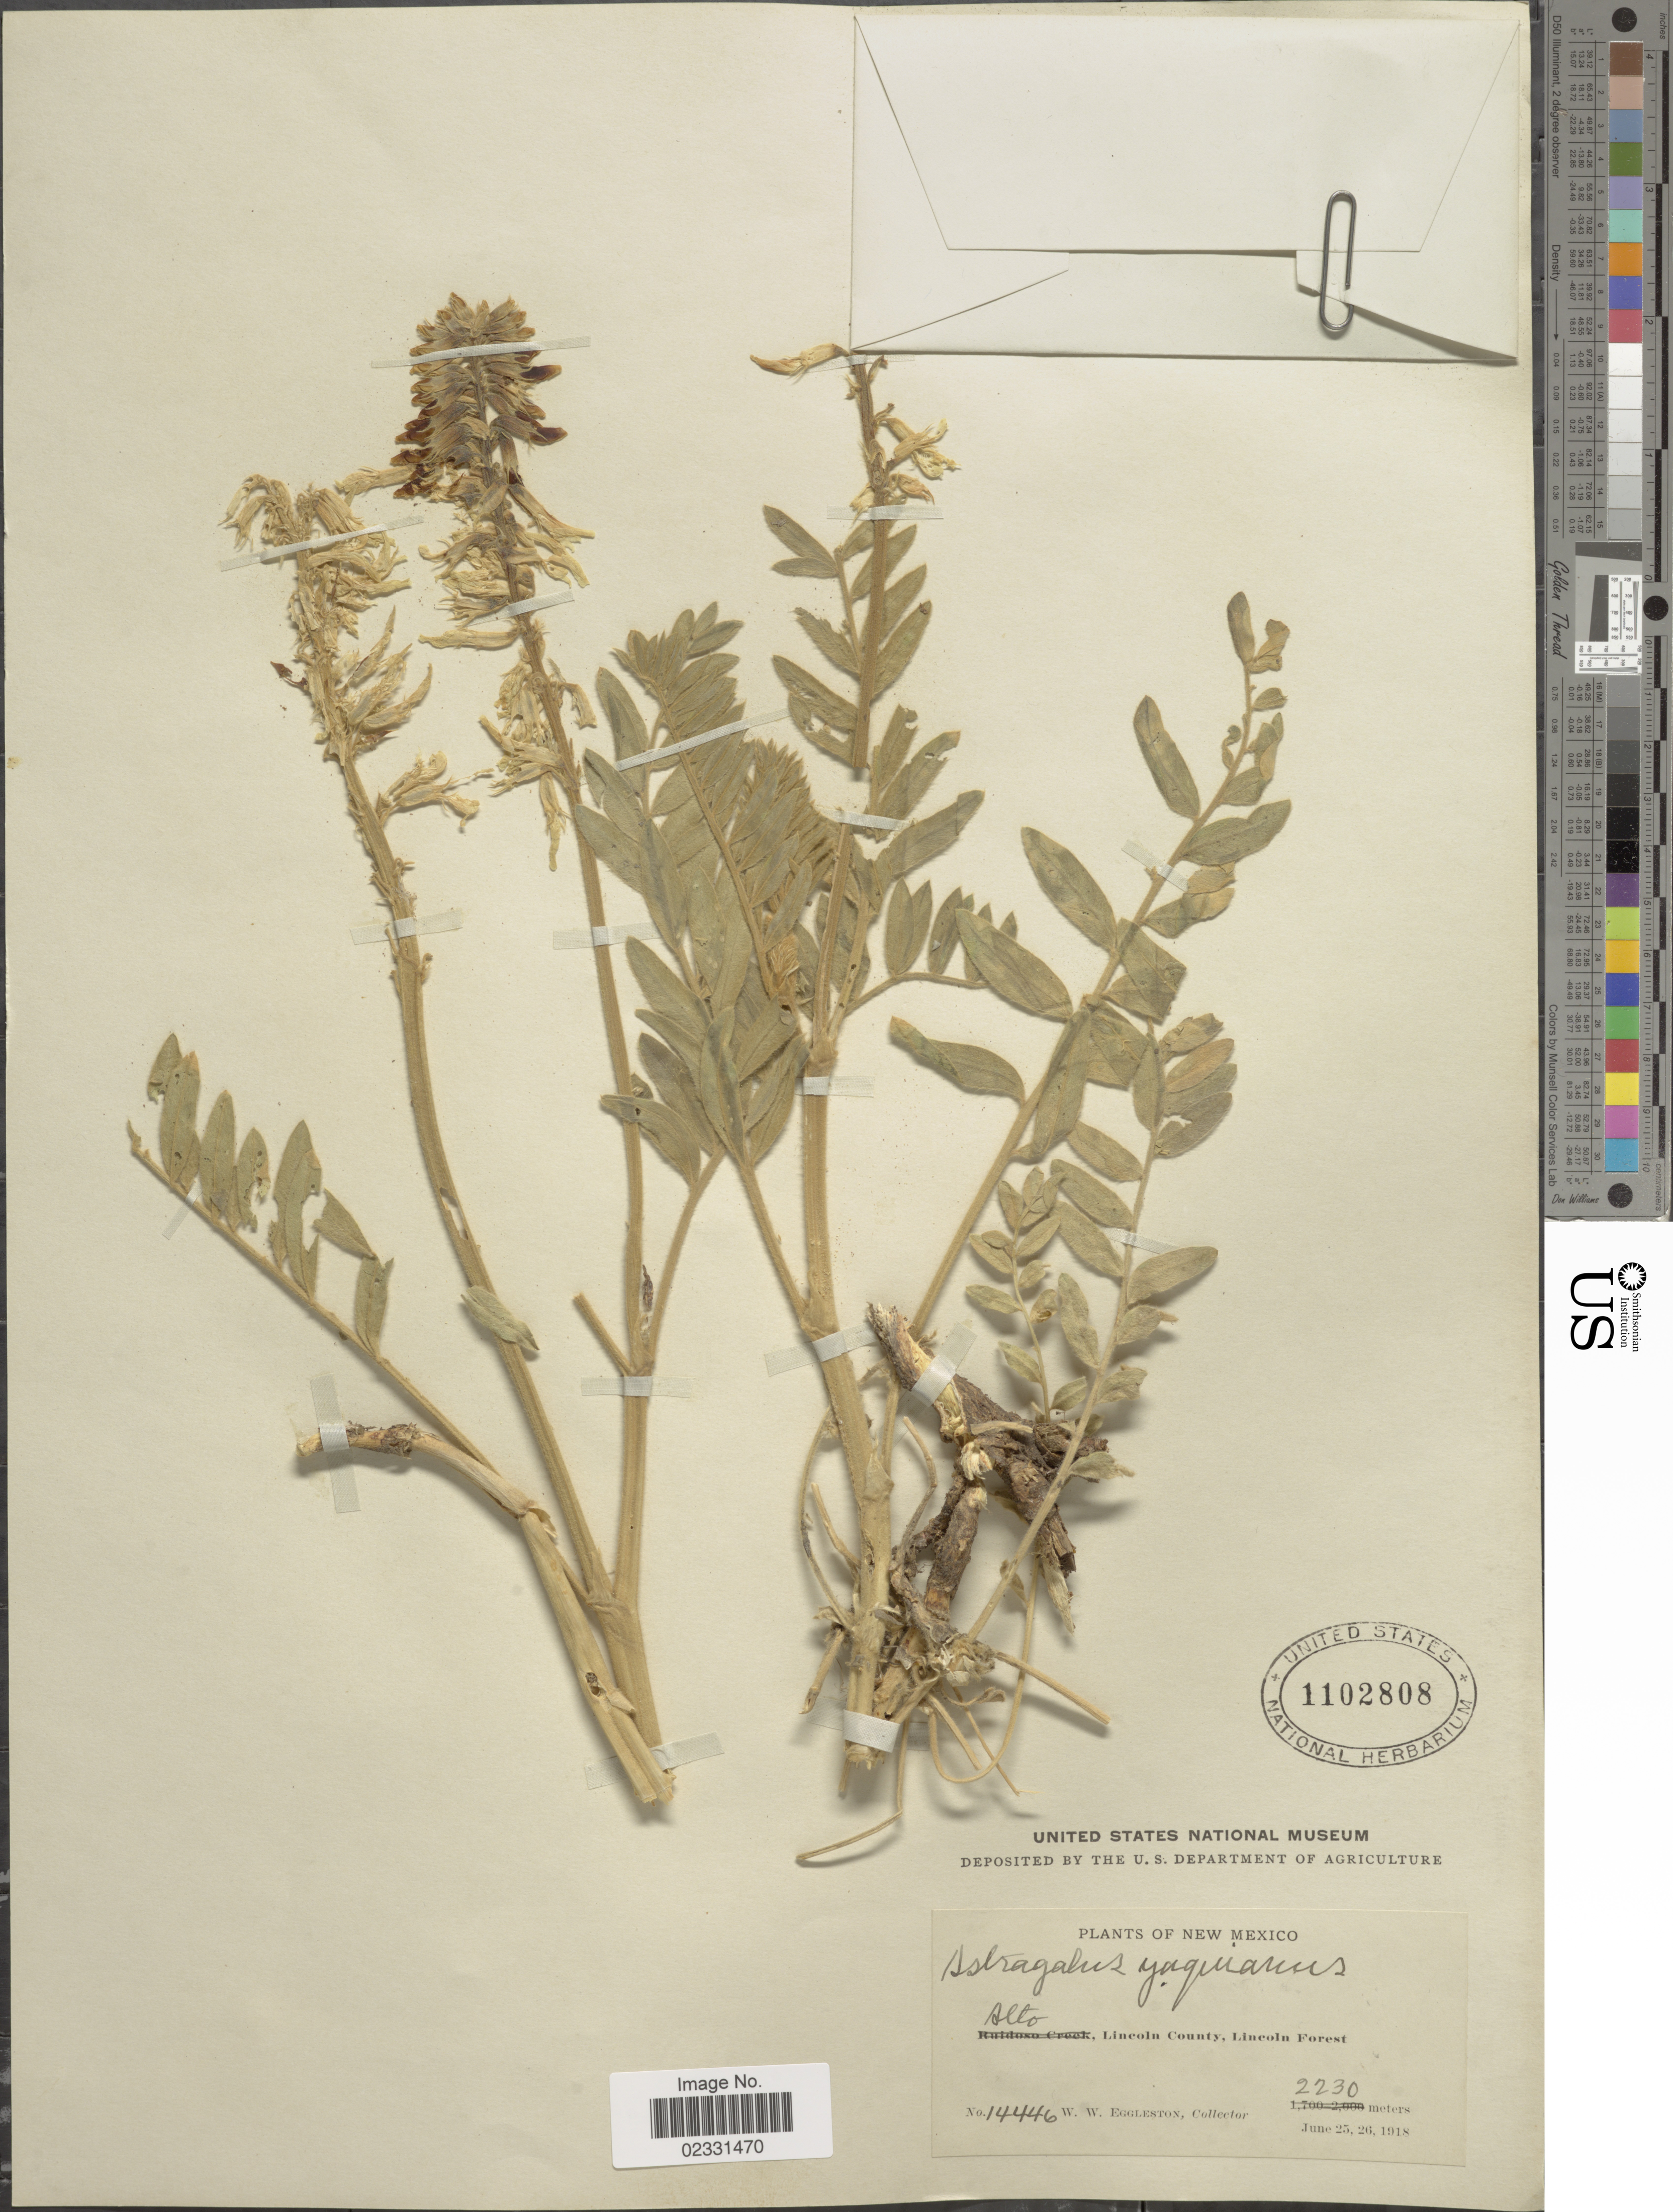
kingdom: Plantae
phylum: Tracheophyta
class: Magnoliopsida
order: Fabales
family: Fabaceae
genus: Astragalus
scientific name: Astragalus giganteus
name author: S. Watson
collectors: W. W. Eggleston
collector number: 14446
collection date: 1918-06-25/1918-06-26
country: United States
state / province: New Mexico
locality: Alto, Lincoln County, Lincoln Forest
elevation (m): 2230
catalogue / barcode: US 1102808